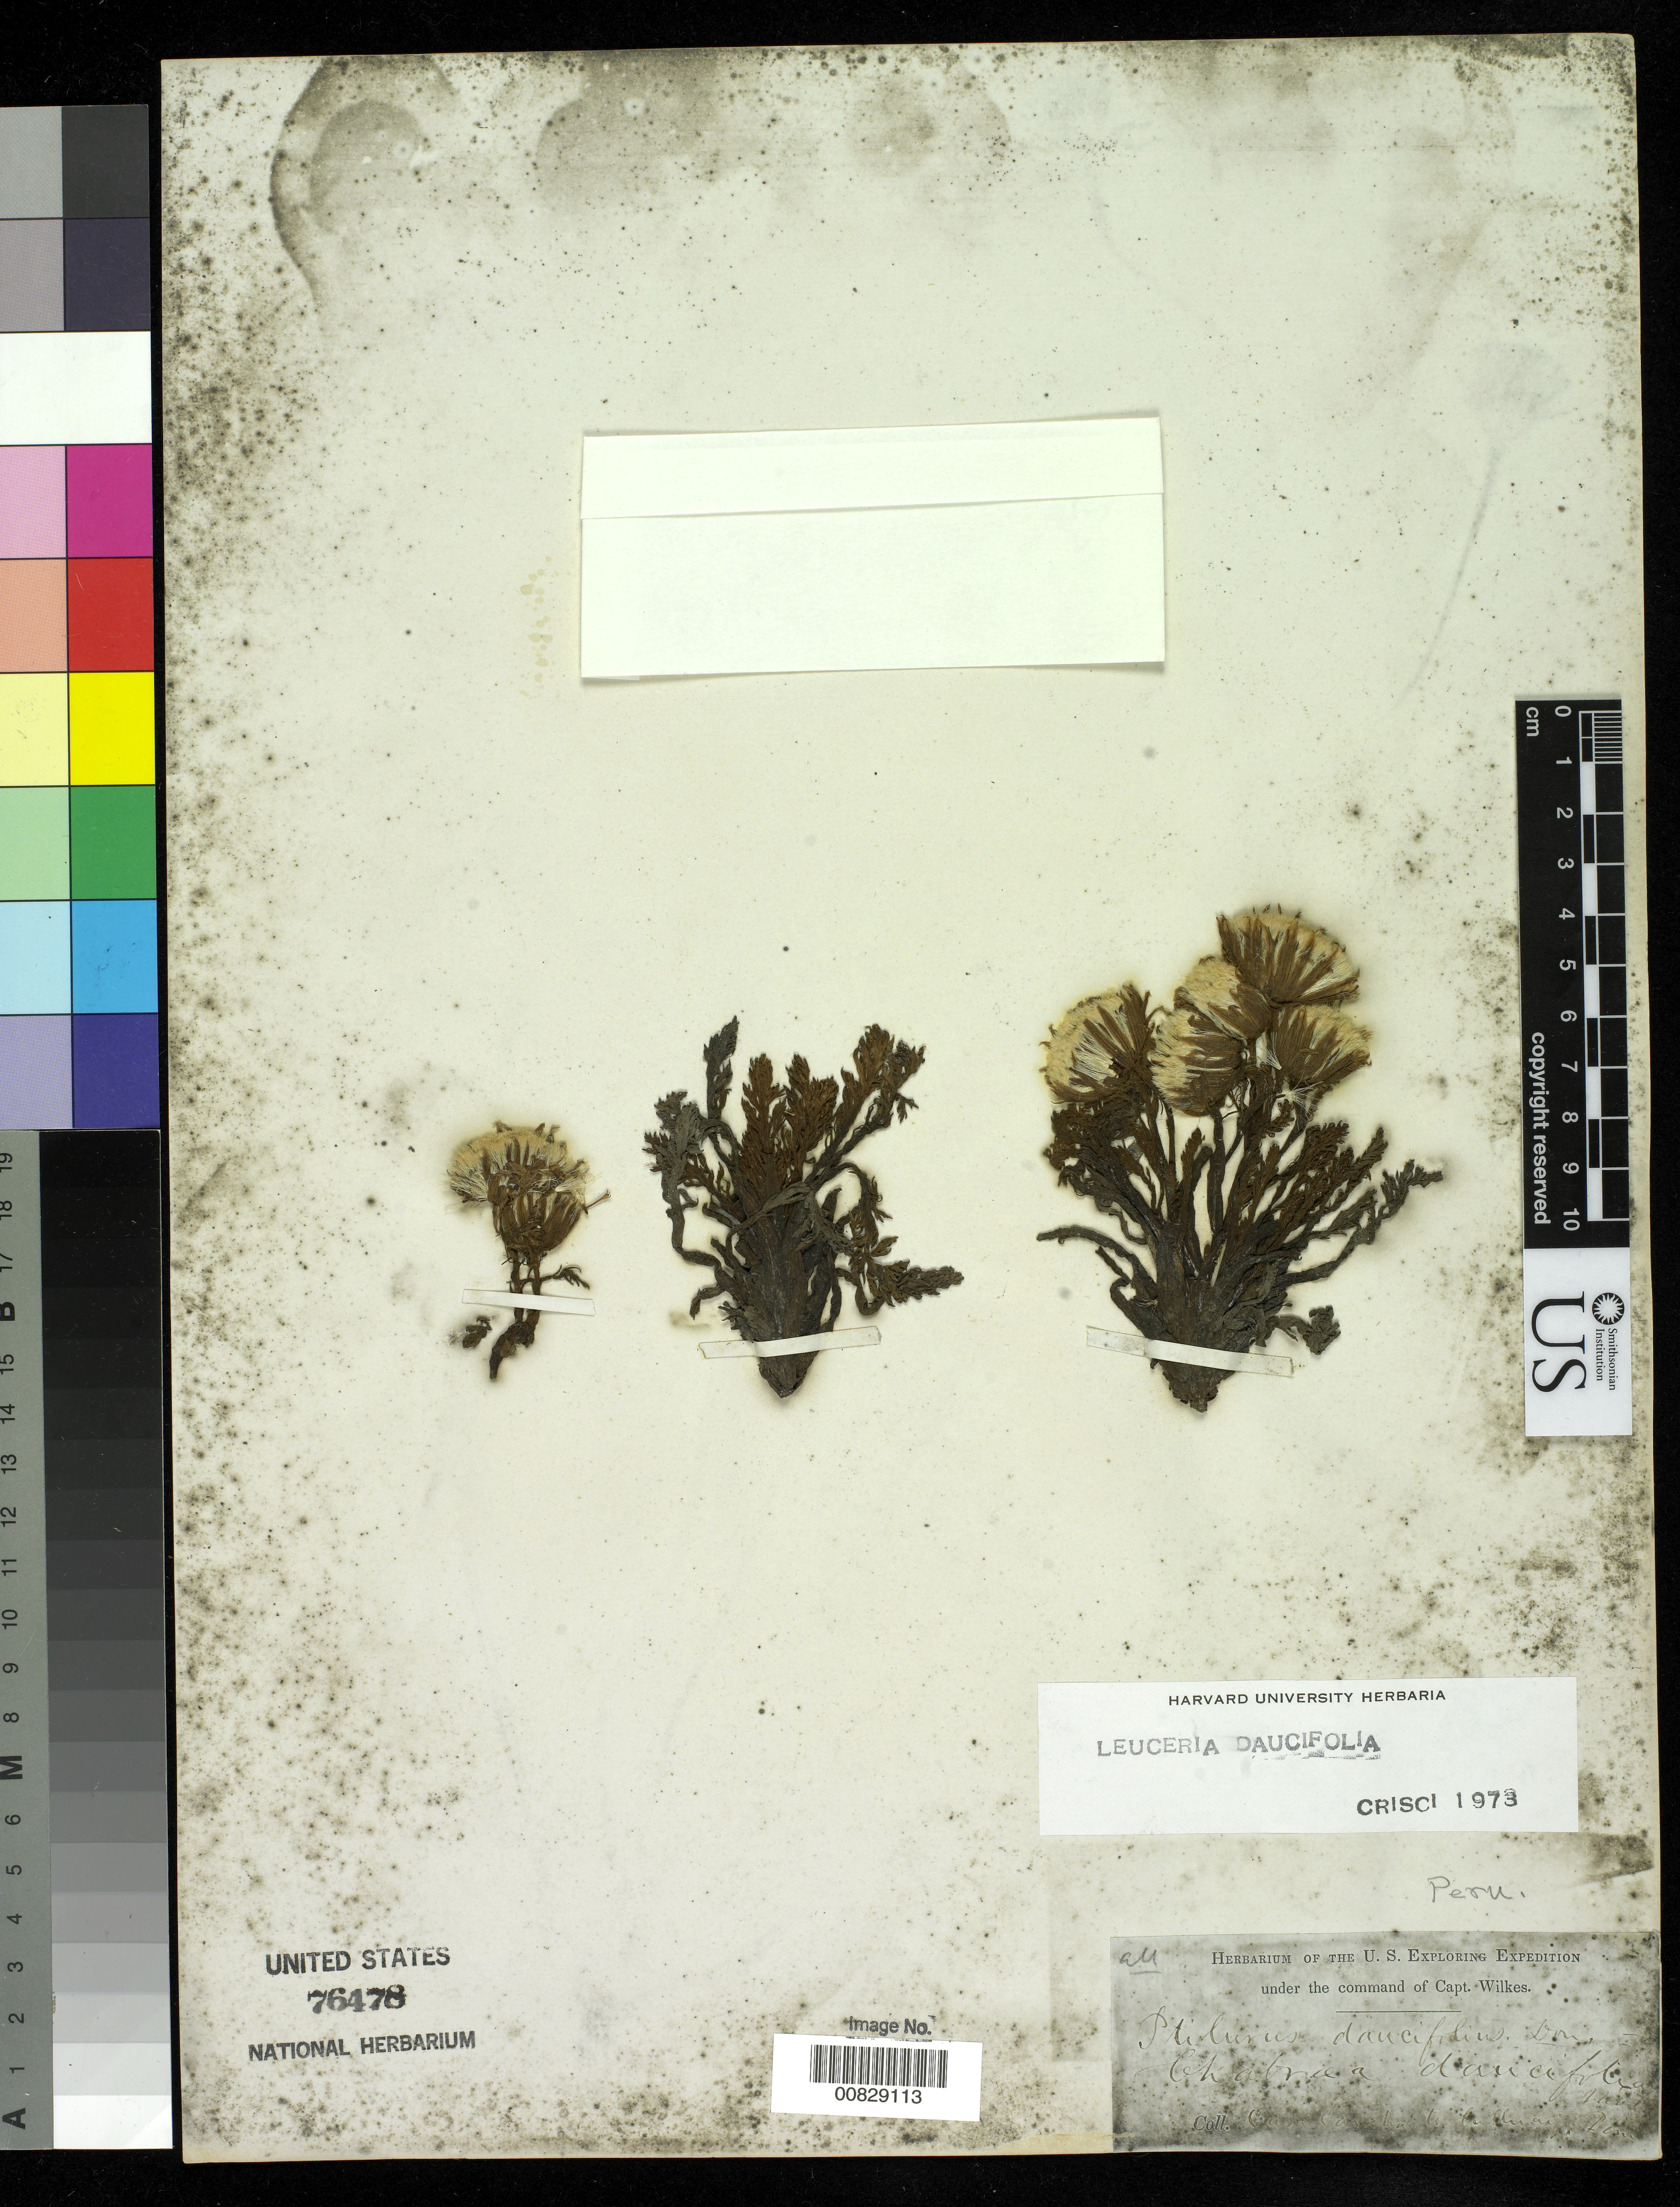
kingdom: Plantae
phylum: Tracheophyta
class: Magnoliopsida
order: Asterales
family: Asteraceae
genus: Leucheria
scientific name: Leucheria daucifolia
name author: Crisci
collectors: Wilkes Explor. Exped.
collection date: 1838/1842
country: Peru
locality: Casa Cancha to Culluay, Peru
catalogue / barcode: US 76478